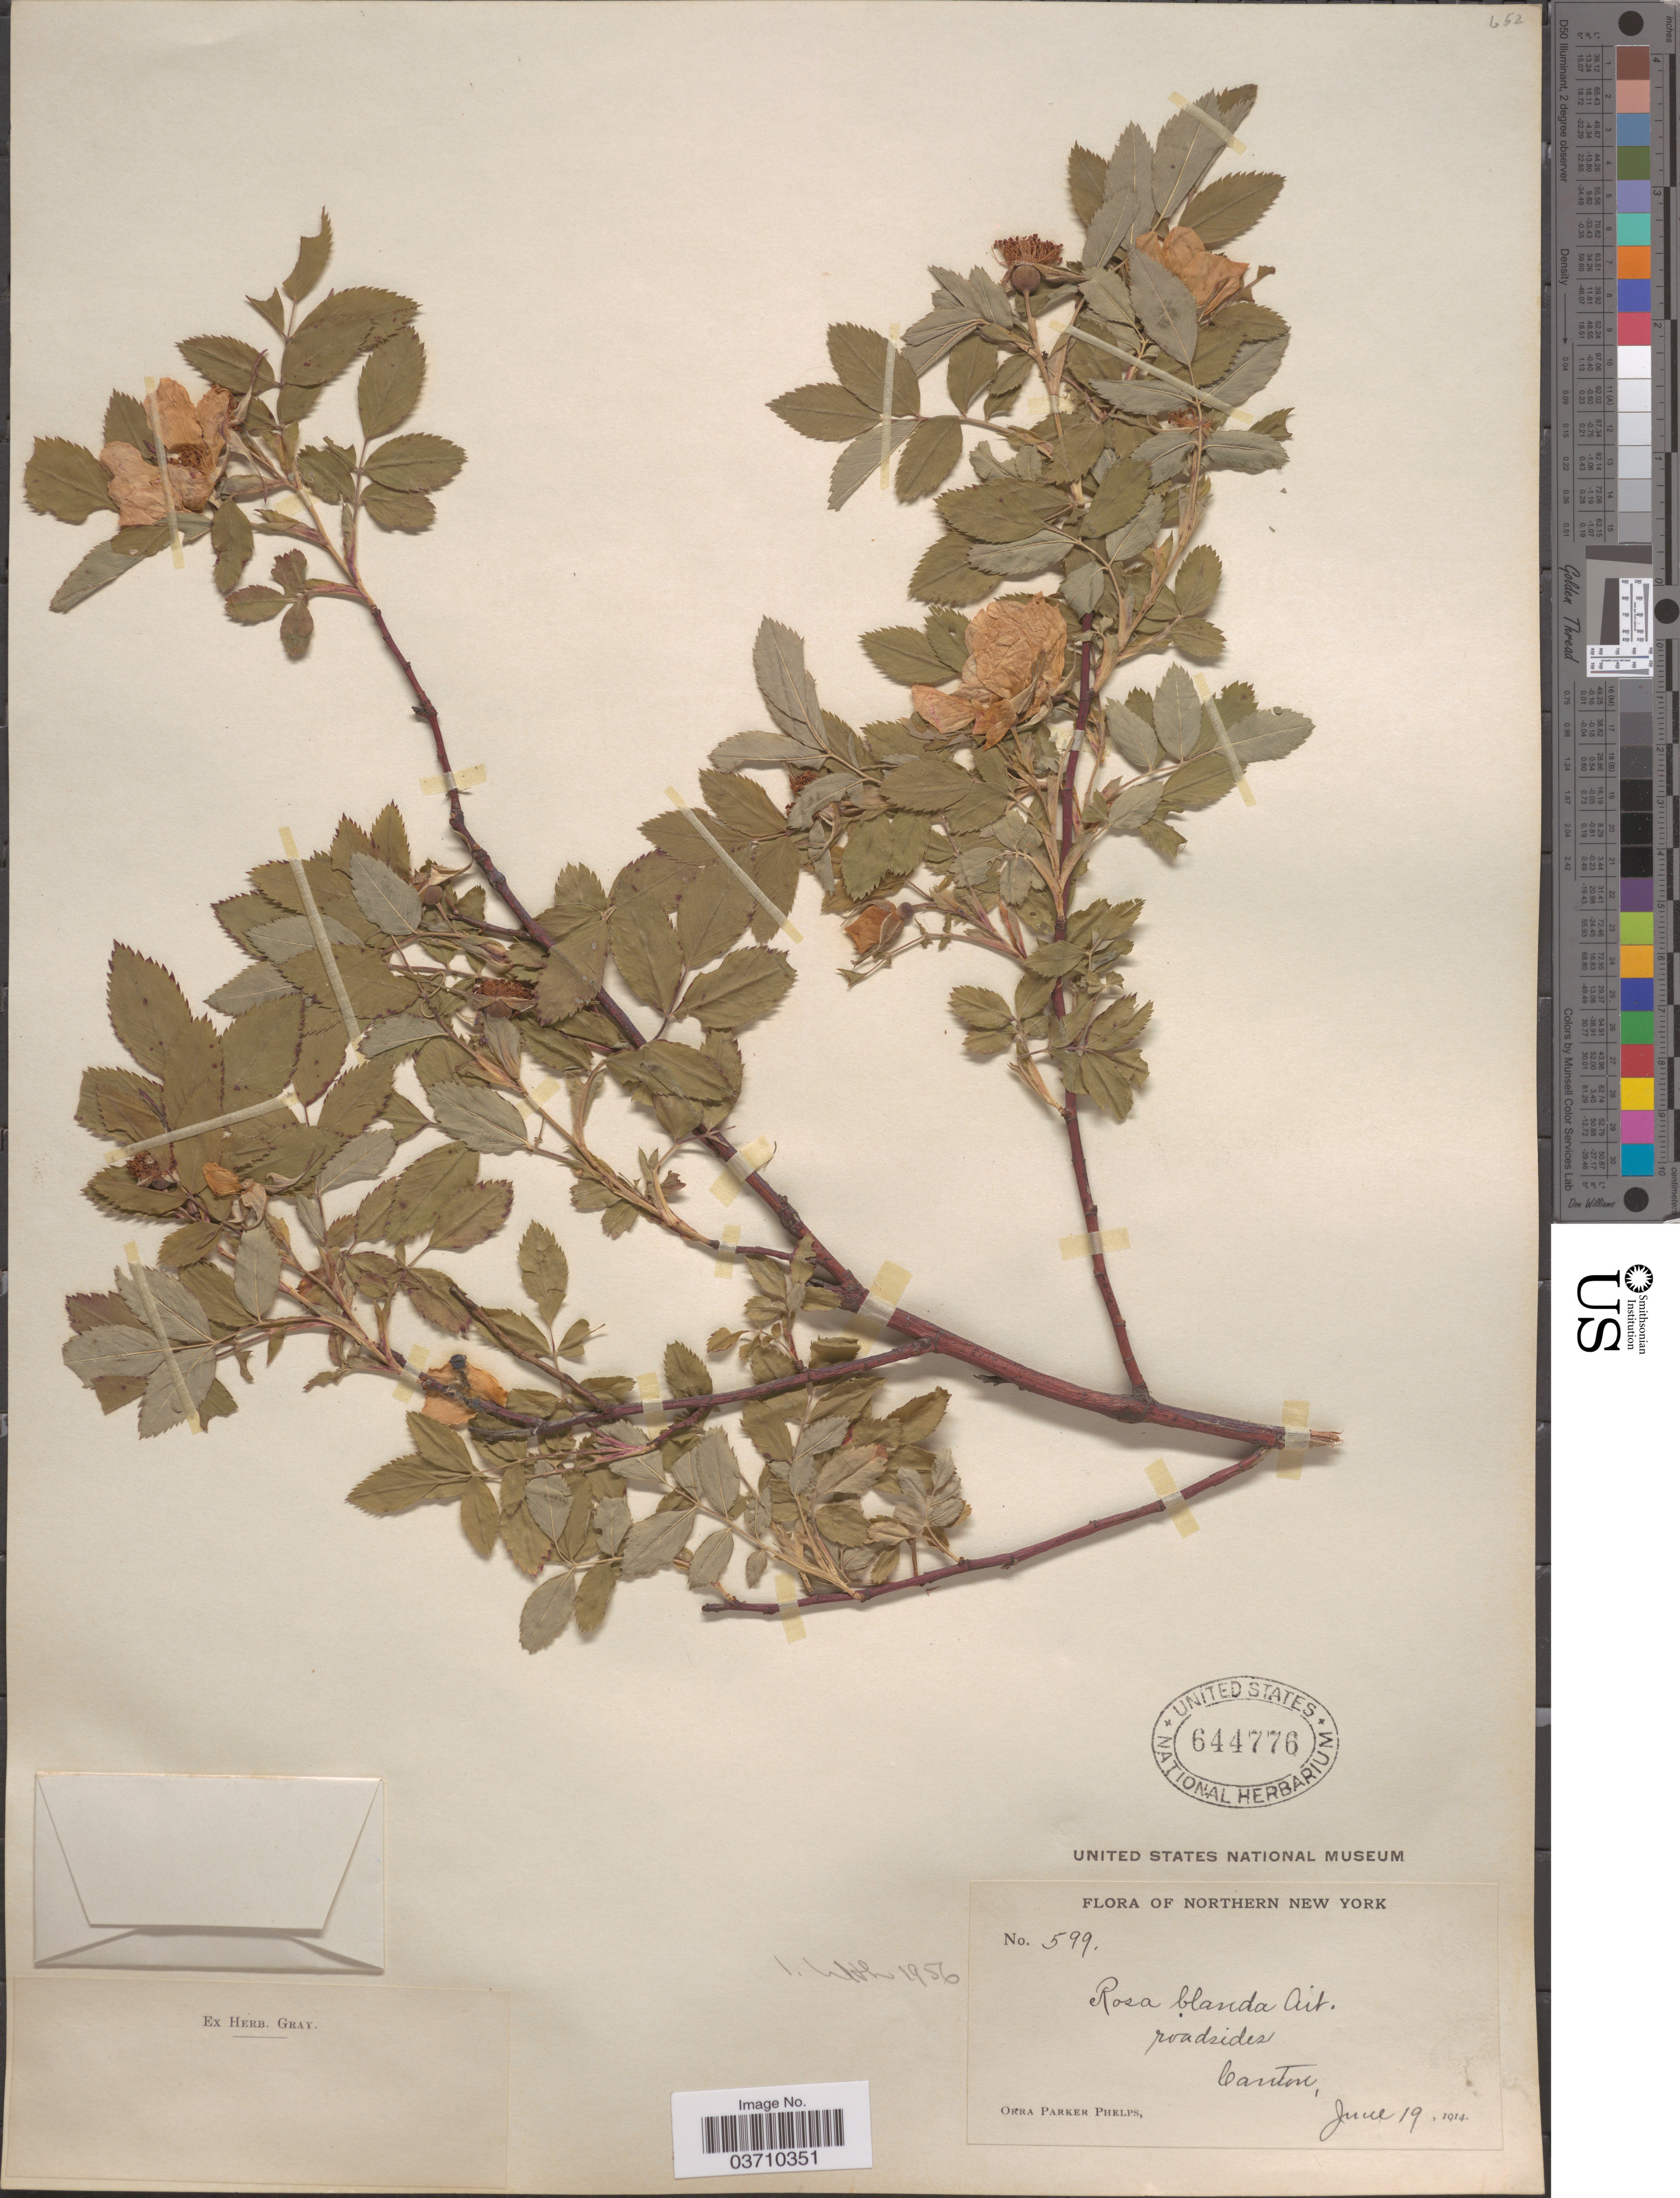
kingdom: Plantae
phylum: Tracheophyta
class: Magnoliopsida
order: Rosales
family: Rosaceae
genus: Rosa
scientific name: Rosa blanda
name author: Aiton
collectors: O. P. Phelps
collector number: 599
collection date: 1914-06-19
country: United States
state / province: New York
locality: Northern New York. Roadsides. Canton.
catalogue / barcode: US 644776